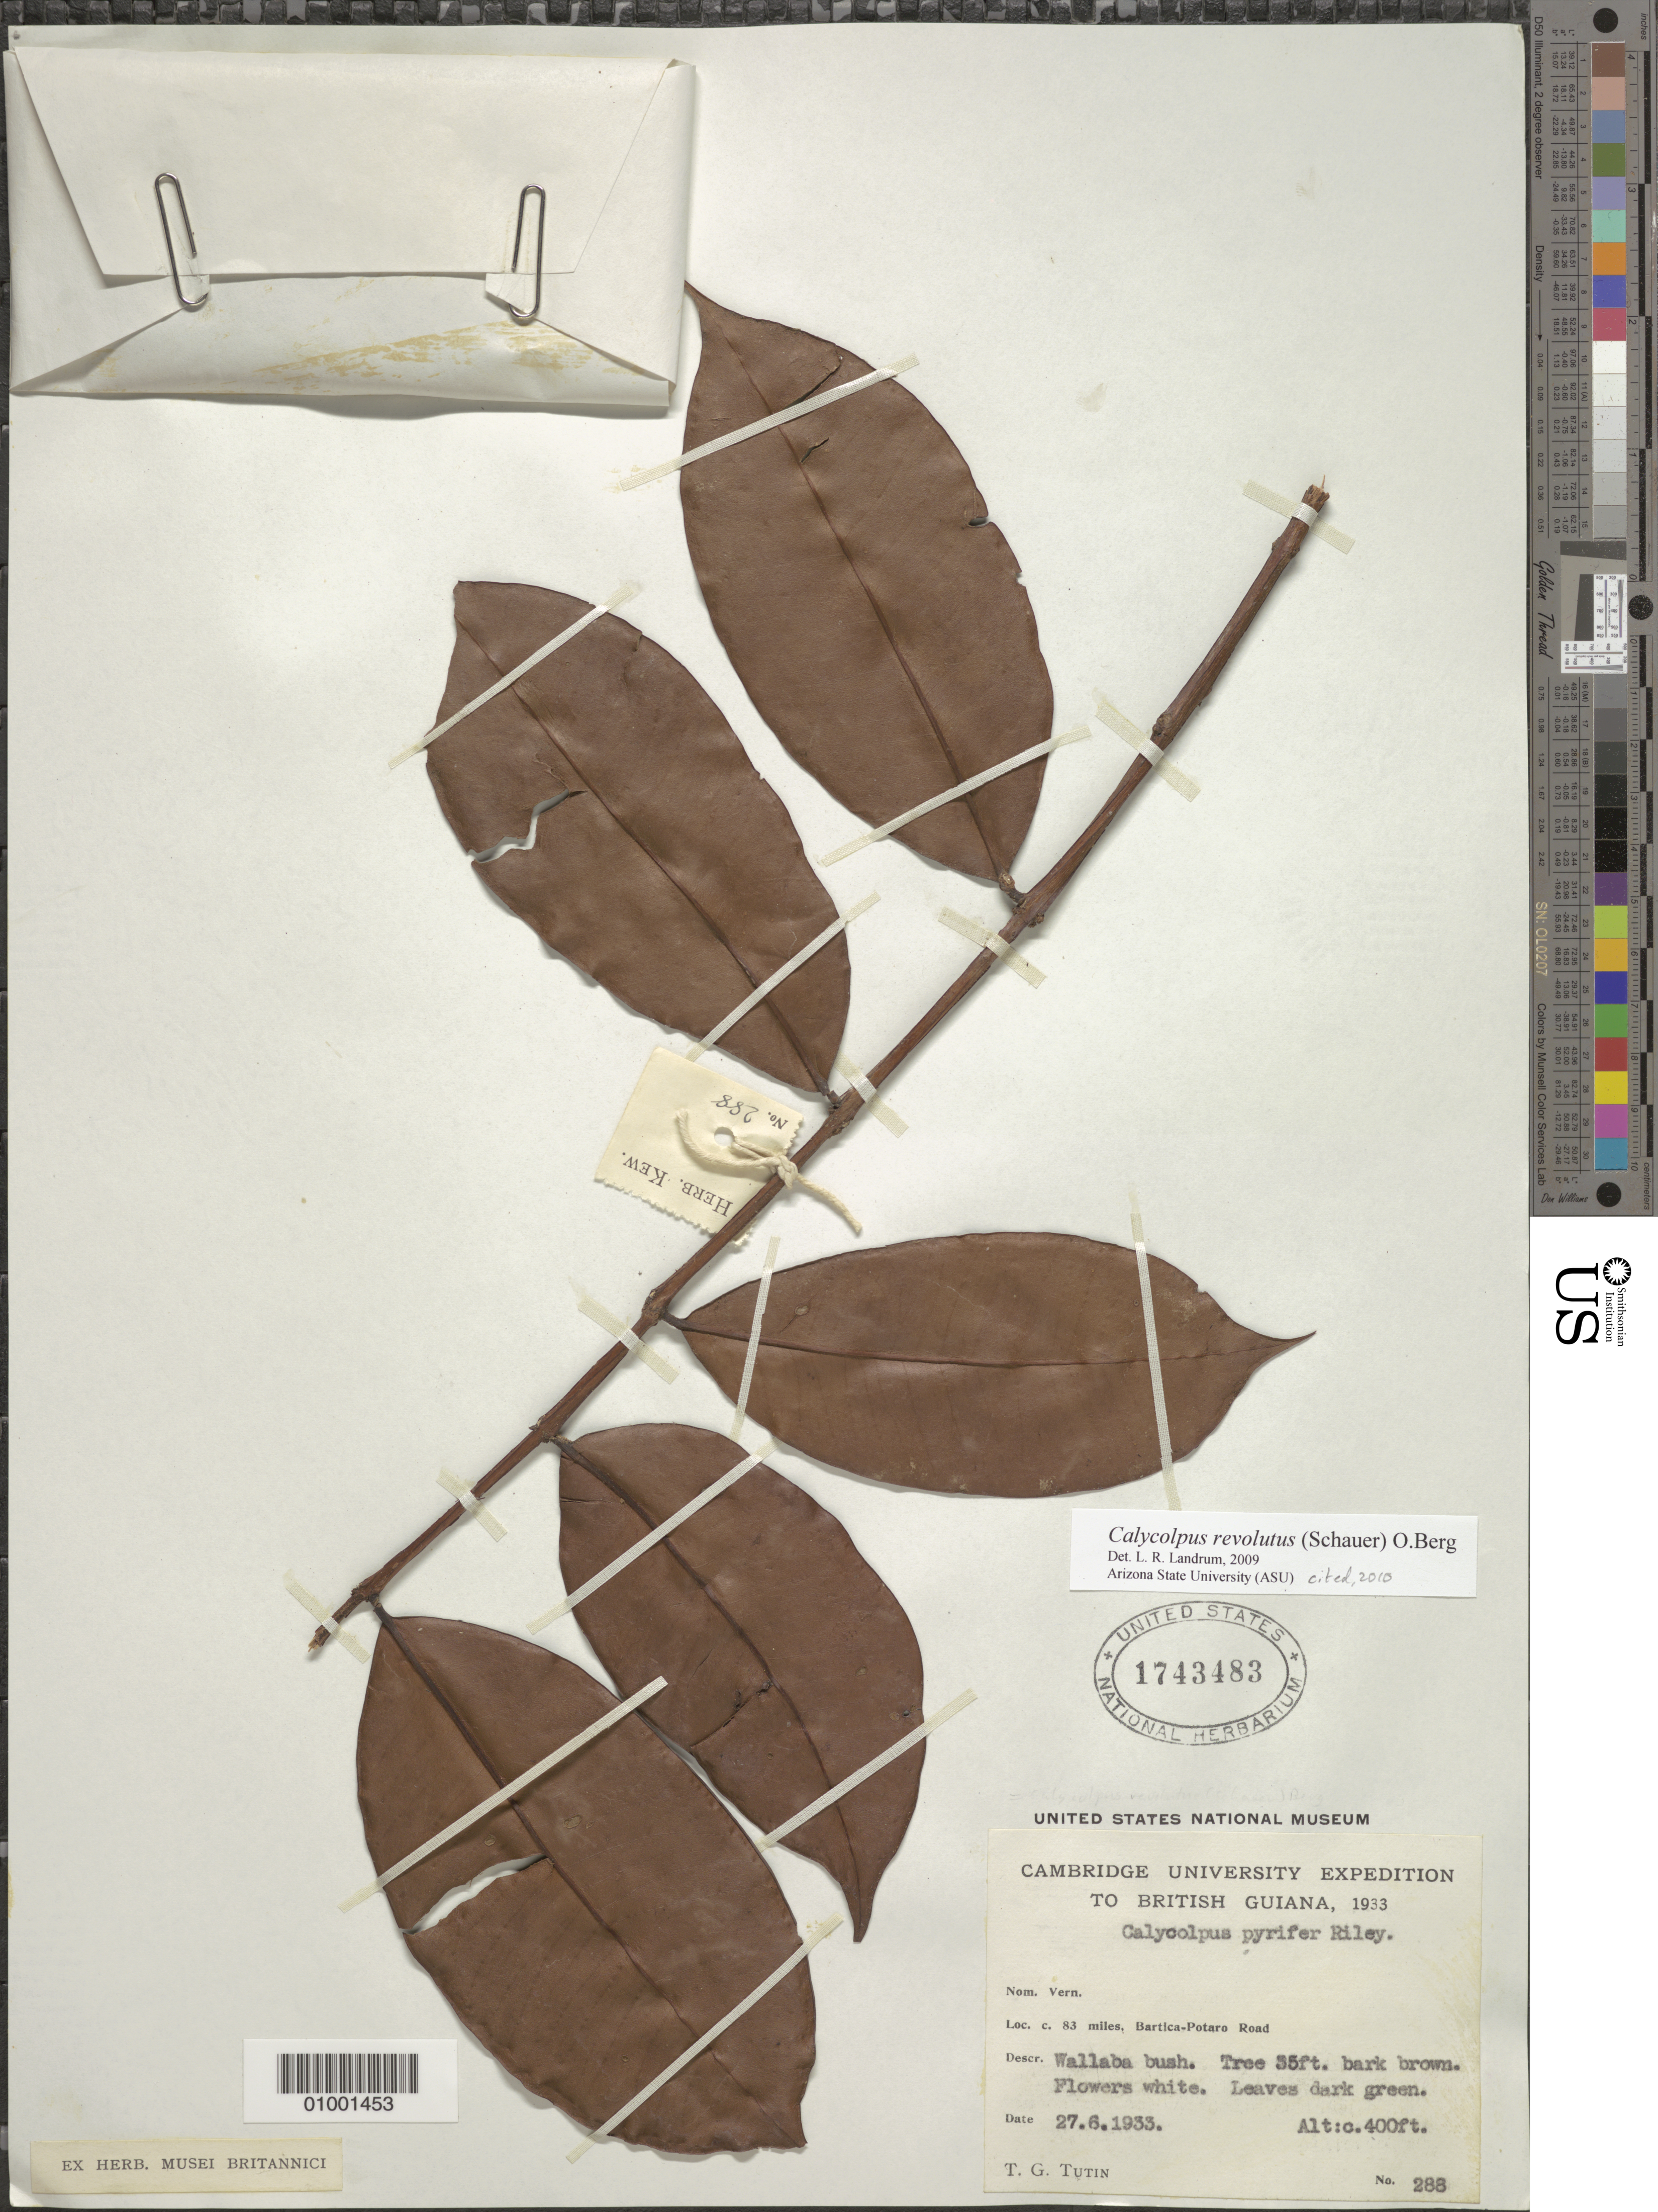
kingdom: Plantae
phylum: Tracheophyta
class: Magnoliopsida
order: Myrtales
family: Myrtaceae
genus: Calycolpus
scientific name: Calycolpus revolutus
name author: (Schauer) O. Berg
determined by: Landrum, L. R.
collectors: T. G. Tutin & A. Persaud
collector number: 288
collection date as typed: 27-Jun-33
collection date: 1933-06-27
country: Guyana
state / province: Potaro-Siparuni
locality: Bartica-Potaro road, mile 83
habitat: Wallaba bush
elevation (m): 122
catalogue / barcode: US 1743483